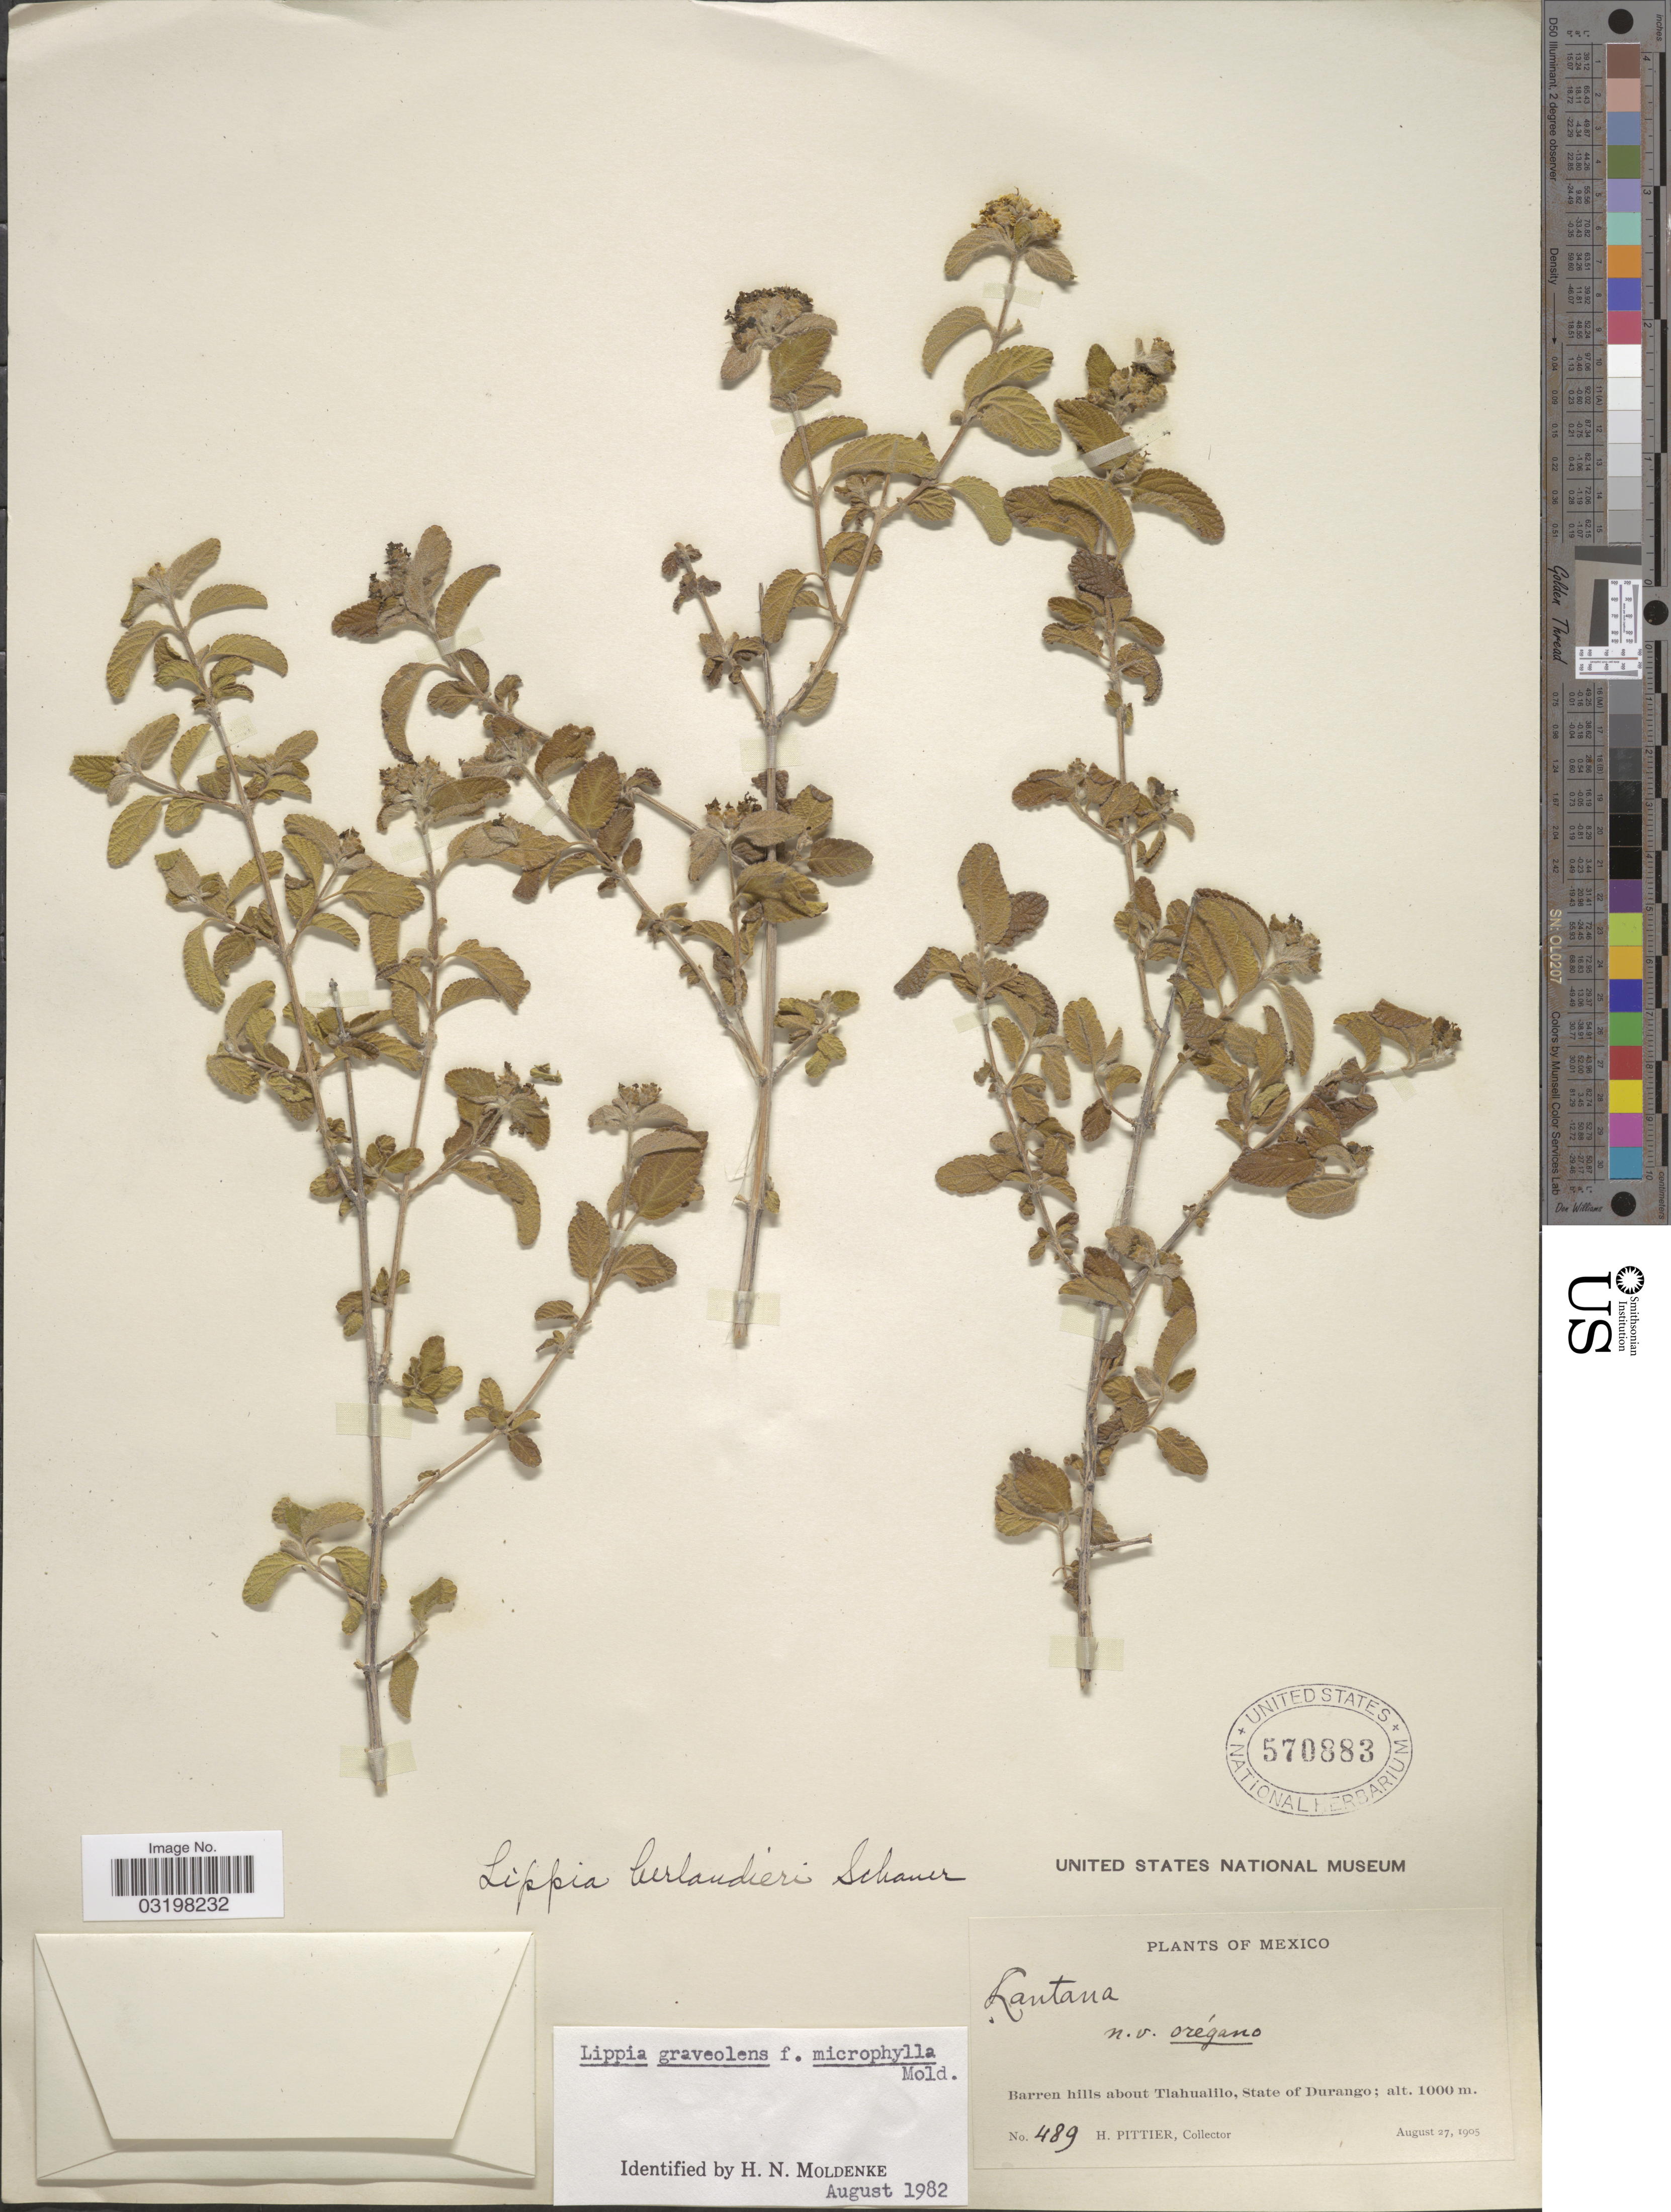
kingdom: Plantae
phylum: Tracheophyta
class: Magnoliopsida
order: Lamiales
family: Verbenaceae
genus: Lippia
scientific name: Lippia graveolens f. microphylla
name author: Kunth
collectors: H. F. Pittier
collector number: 489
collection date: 1905-08-27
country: Mexico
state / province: Durango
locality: Barren hills about Tlahualilo.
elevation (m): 1000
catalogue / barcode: US 570883